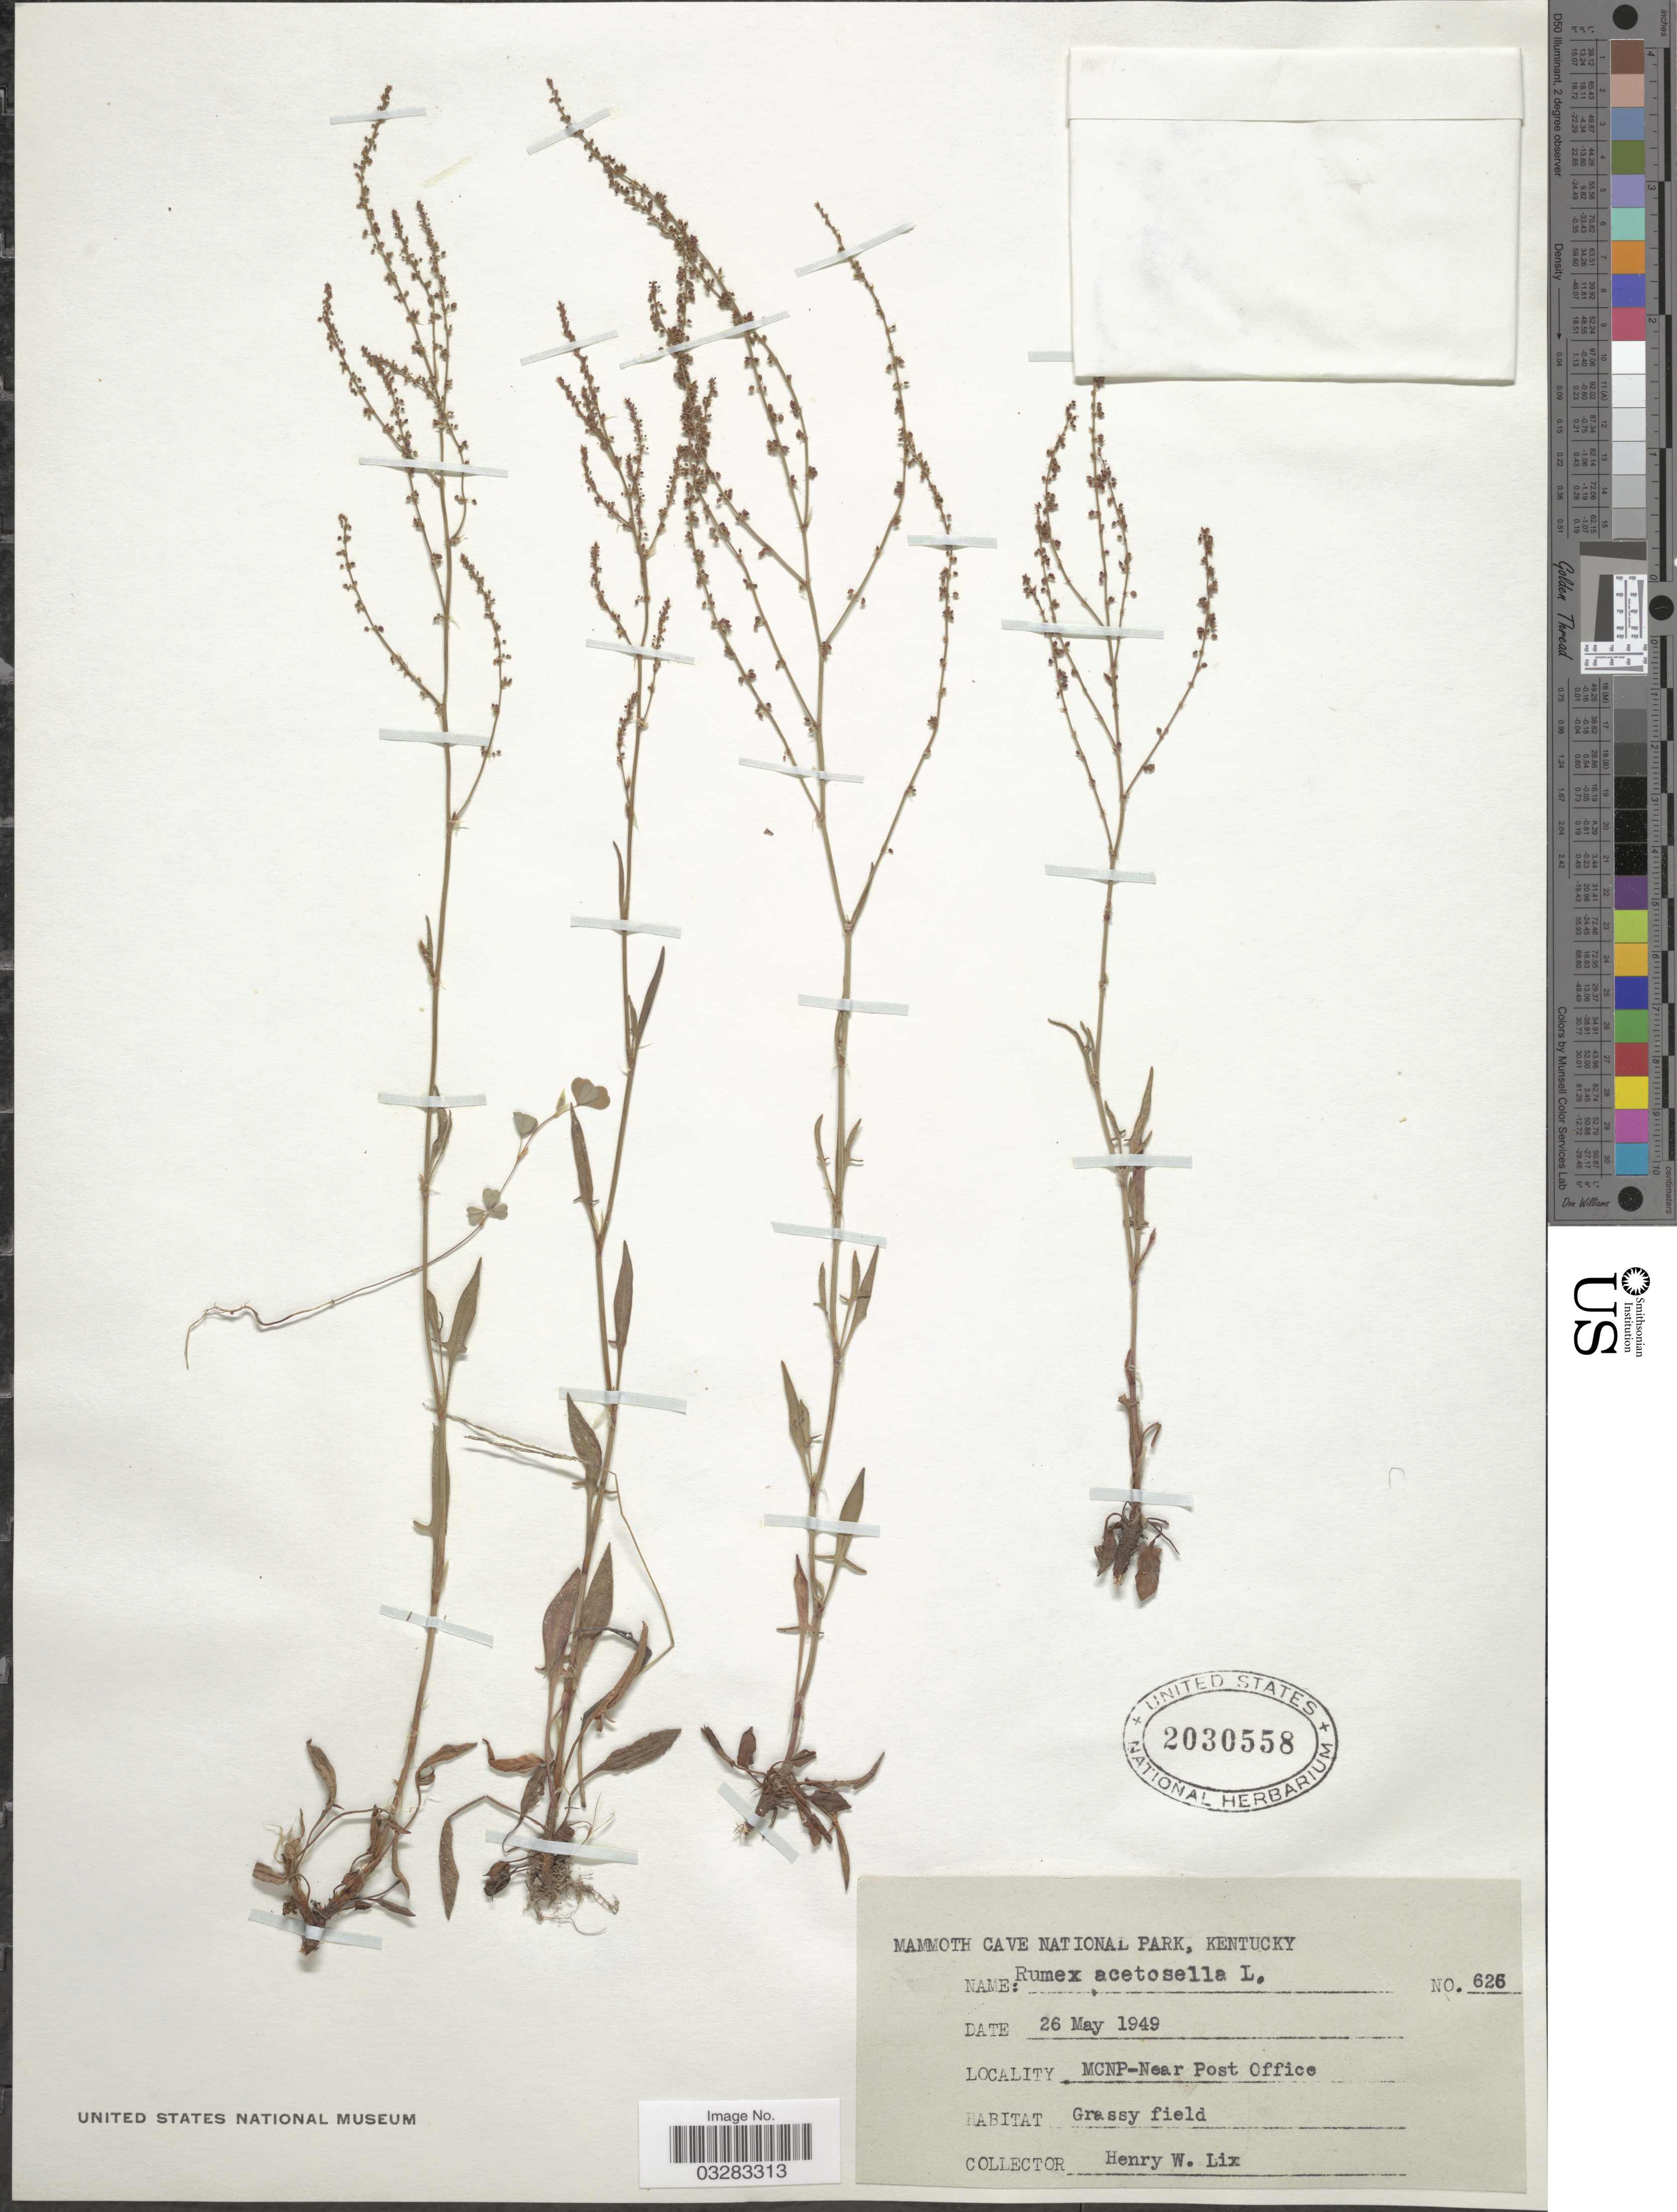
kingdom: Plantae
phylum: Tracheophyta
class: Magnoliopsida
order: Caryophyllales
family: Polygonaceae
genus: Rumex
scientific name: Rumex acetosella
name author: L.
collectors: H. W. Lix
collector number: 626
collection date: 1949-05-26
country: United States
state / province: Kentucky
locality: Mammoth Cave National Park. MCNP-Near Post Office.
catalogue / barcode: US 2030558